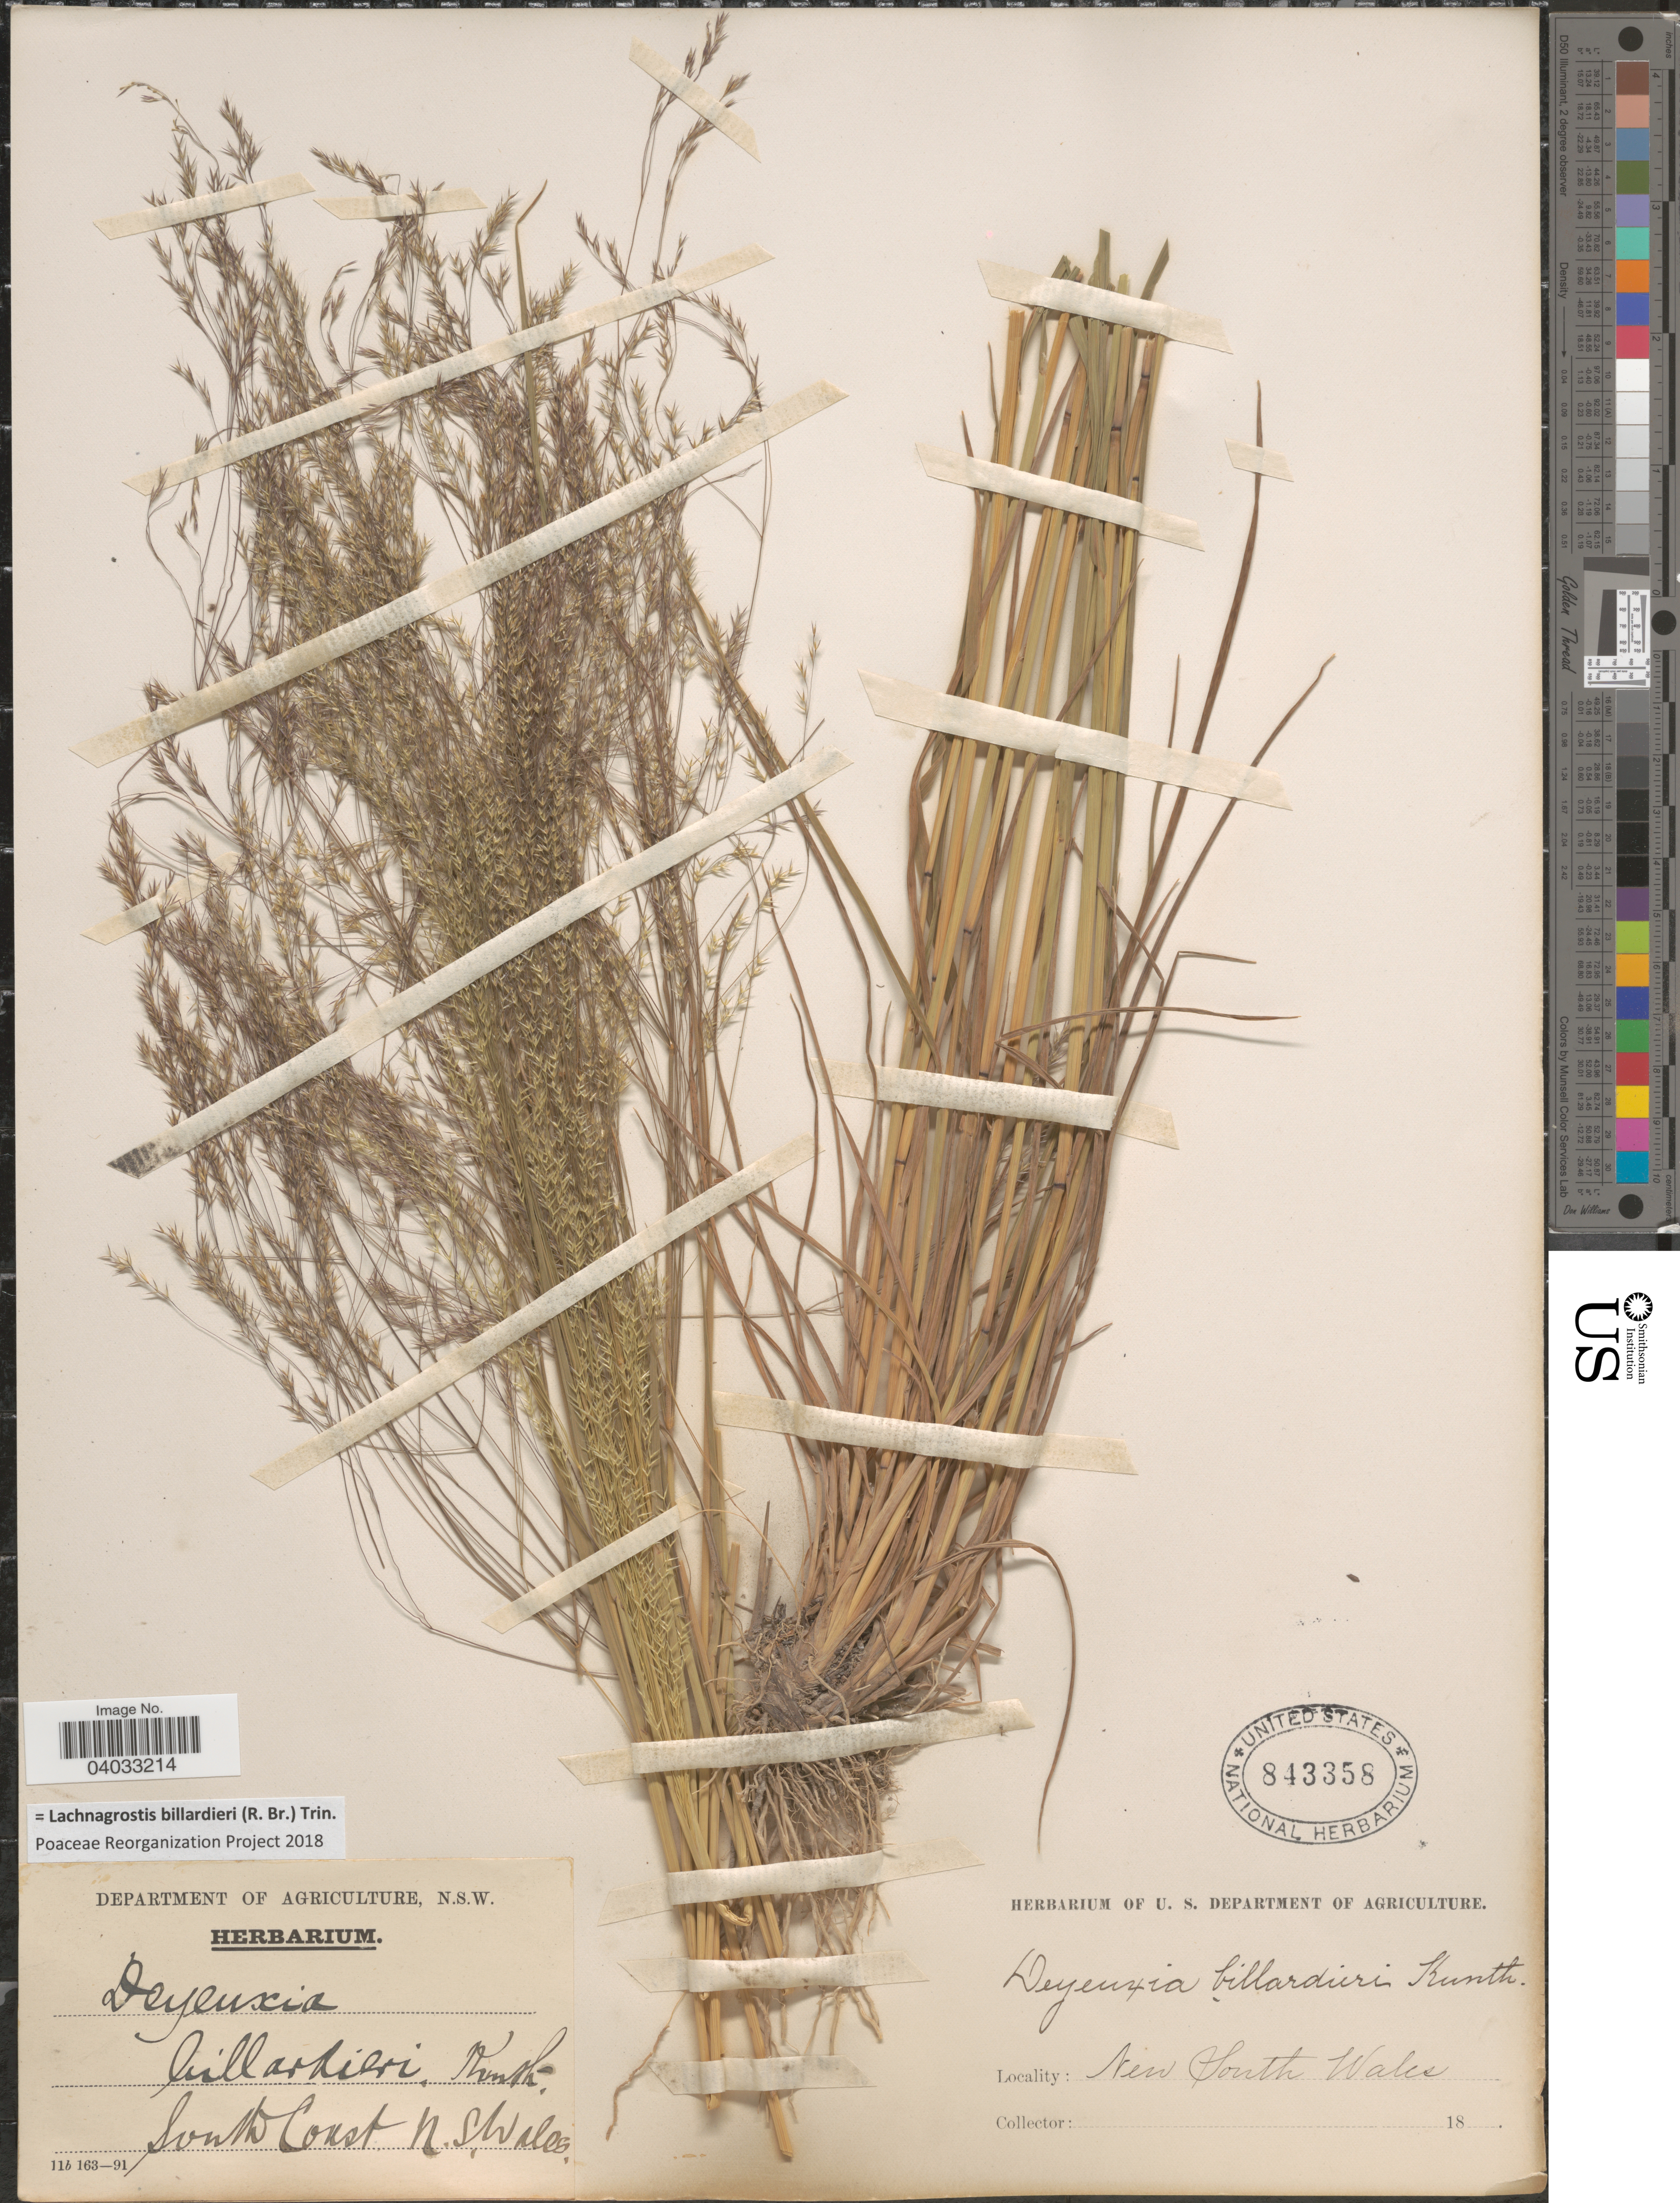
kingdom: Plantae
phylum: Tracheophyta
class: Liliopsida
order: Poales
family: Poaceae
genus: Lachnagrostis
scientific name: Lachnagrostis billardieri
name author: (R. Br.) Trin.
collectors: Facchini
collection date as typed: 18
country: Australia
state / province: New South Wales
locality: South Coast.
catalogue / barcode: US 843358